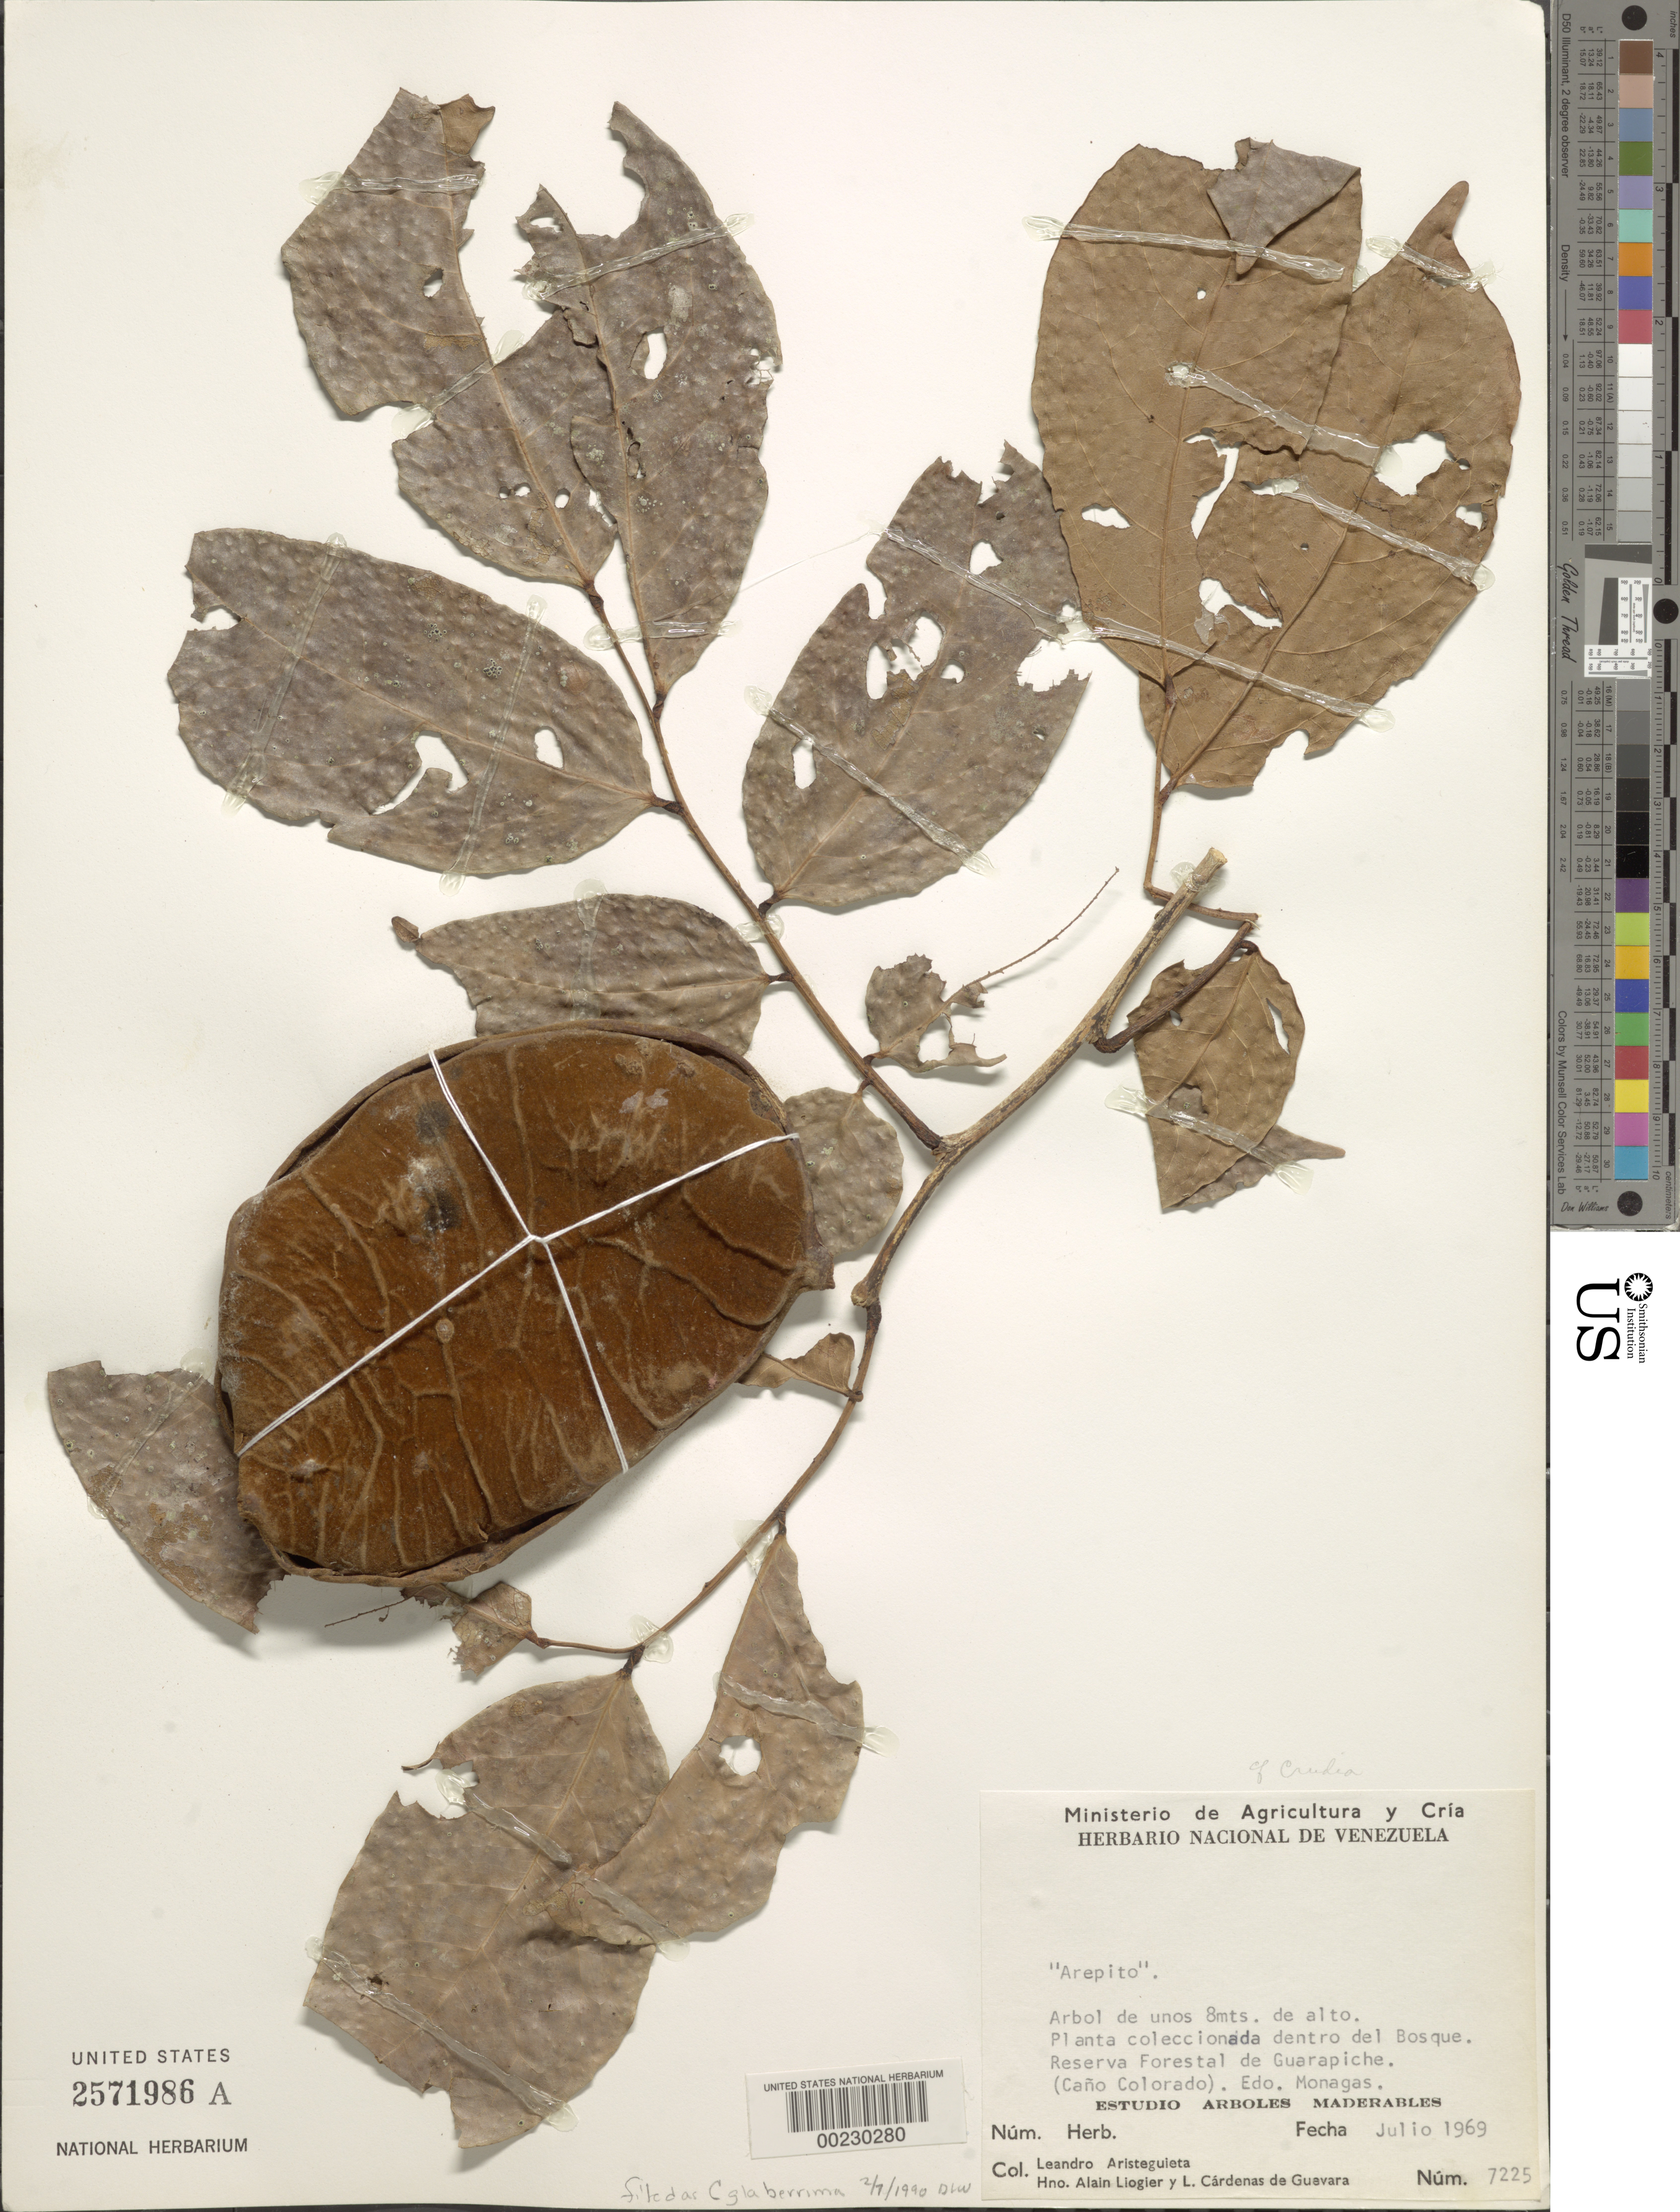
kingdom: Plantae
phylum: Tracheophyta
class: Magnoliopsida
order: Fabales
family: Fabaceae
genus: Crudia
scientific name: Crudia glaberrima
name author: (Steud.) J.F. Macbr.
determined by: Strong, Mark T., (BOT), Smithsonian Institution - National Museum of Natural History (UNITED STATES)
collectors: L. Aristeguieta, A. H. Liogier & L. Cárdenas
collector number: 7225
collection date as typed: Jul 1969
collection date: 1969-07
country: Venezuela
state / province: Monagas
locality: Reserva forestal de guarapiche (cano colorado)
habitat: Woods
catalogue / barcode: US 2571986A